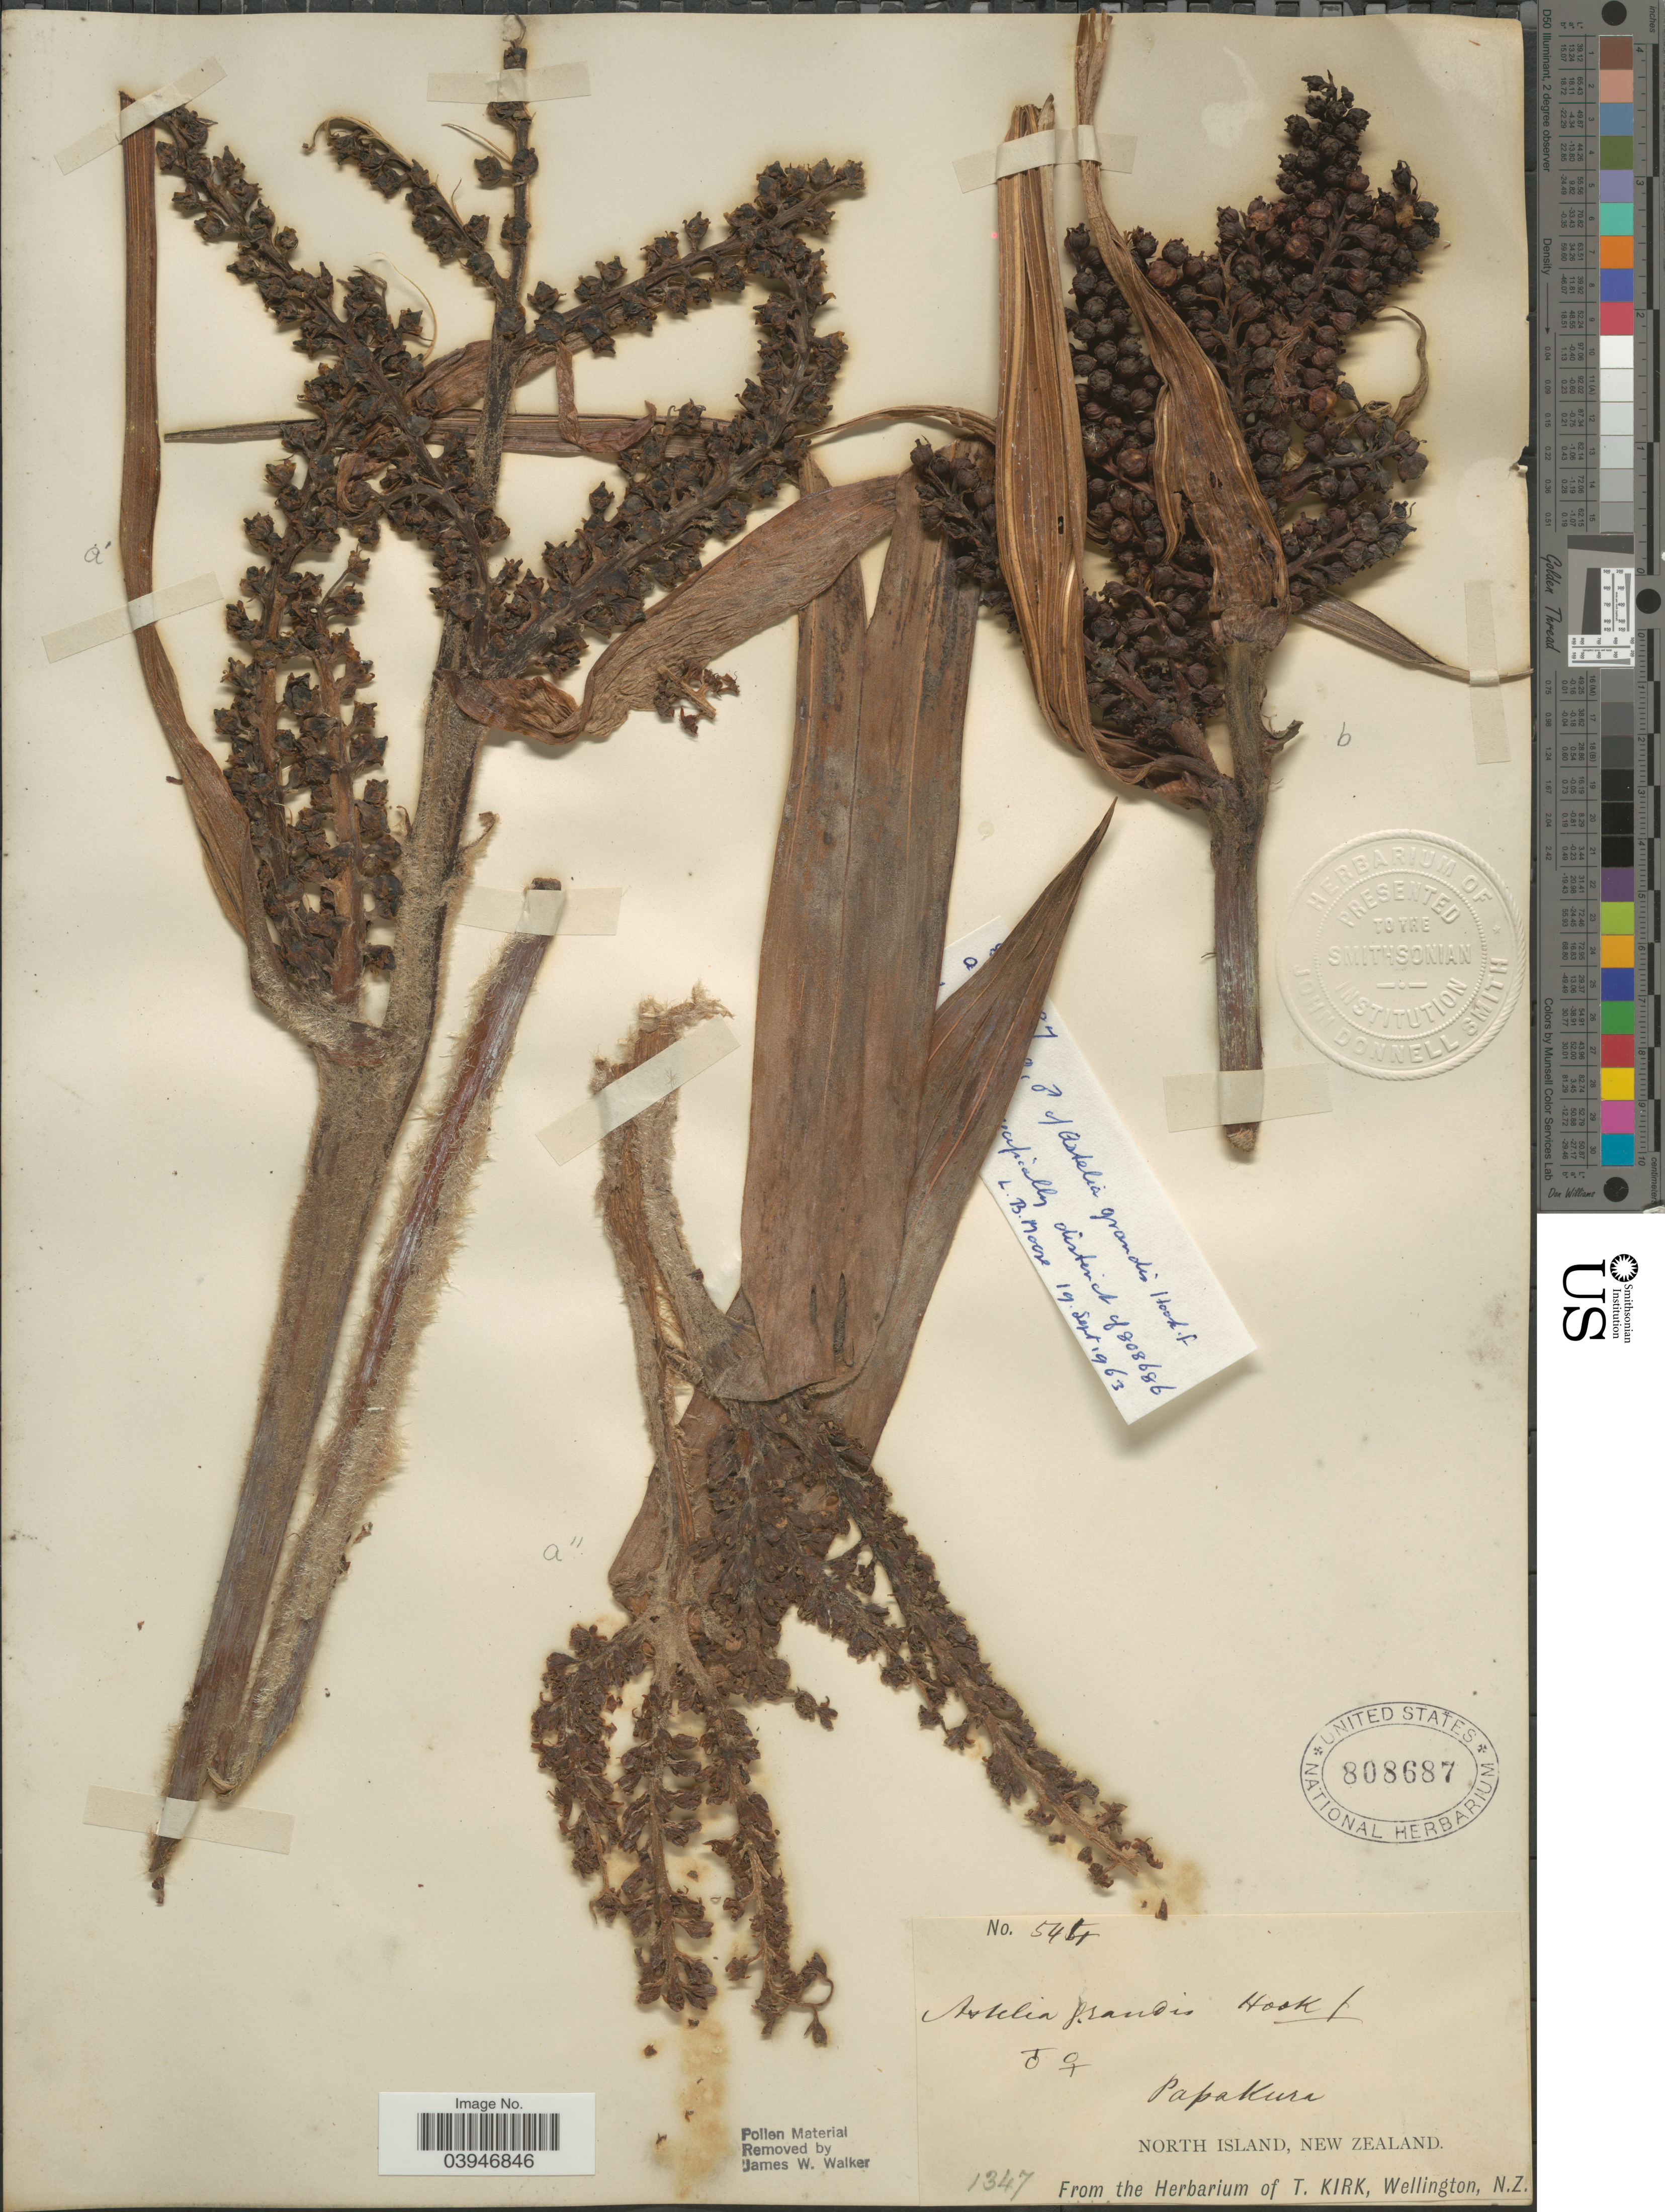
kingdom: Plantae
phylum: Tracheophyta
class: Liliopsida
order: Asparagales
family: Asteliaceae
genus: Astelia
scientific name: Astelia nervosa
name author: Banks & Sol. ex Hook. f.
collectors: ex herb. T. Kirk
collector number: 544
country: New Zealand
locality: Papakura. North Island.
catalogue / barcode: US 808687